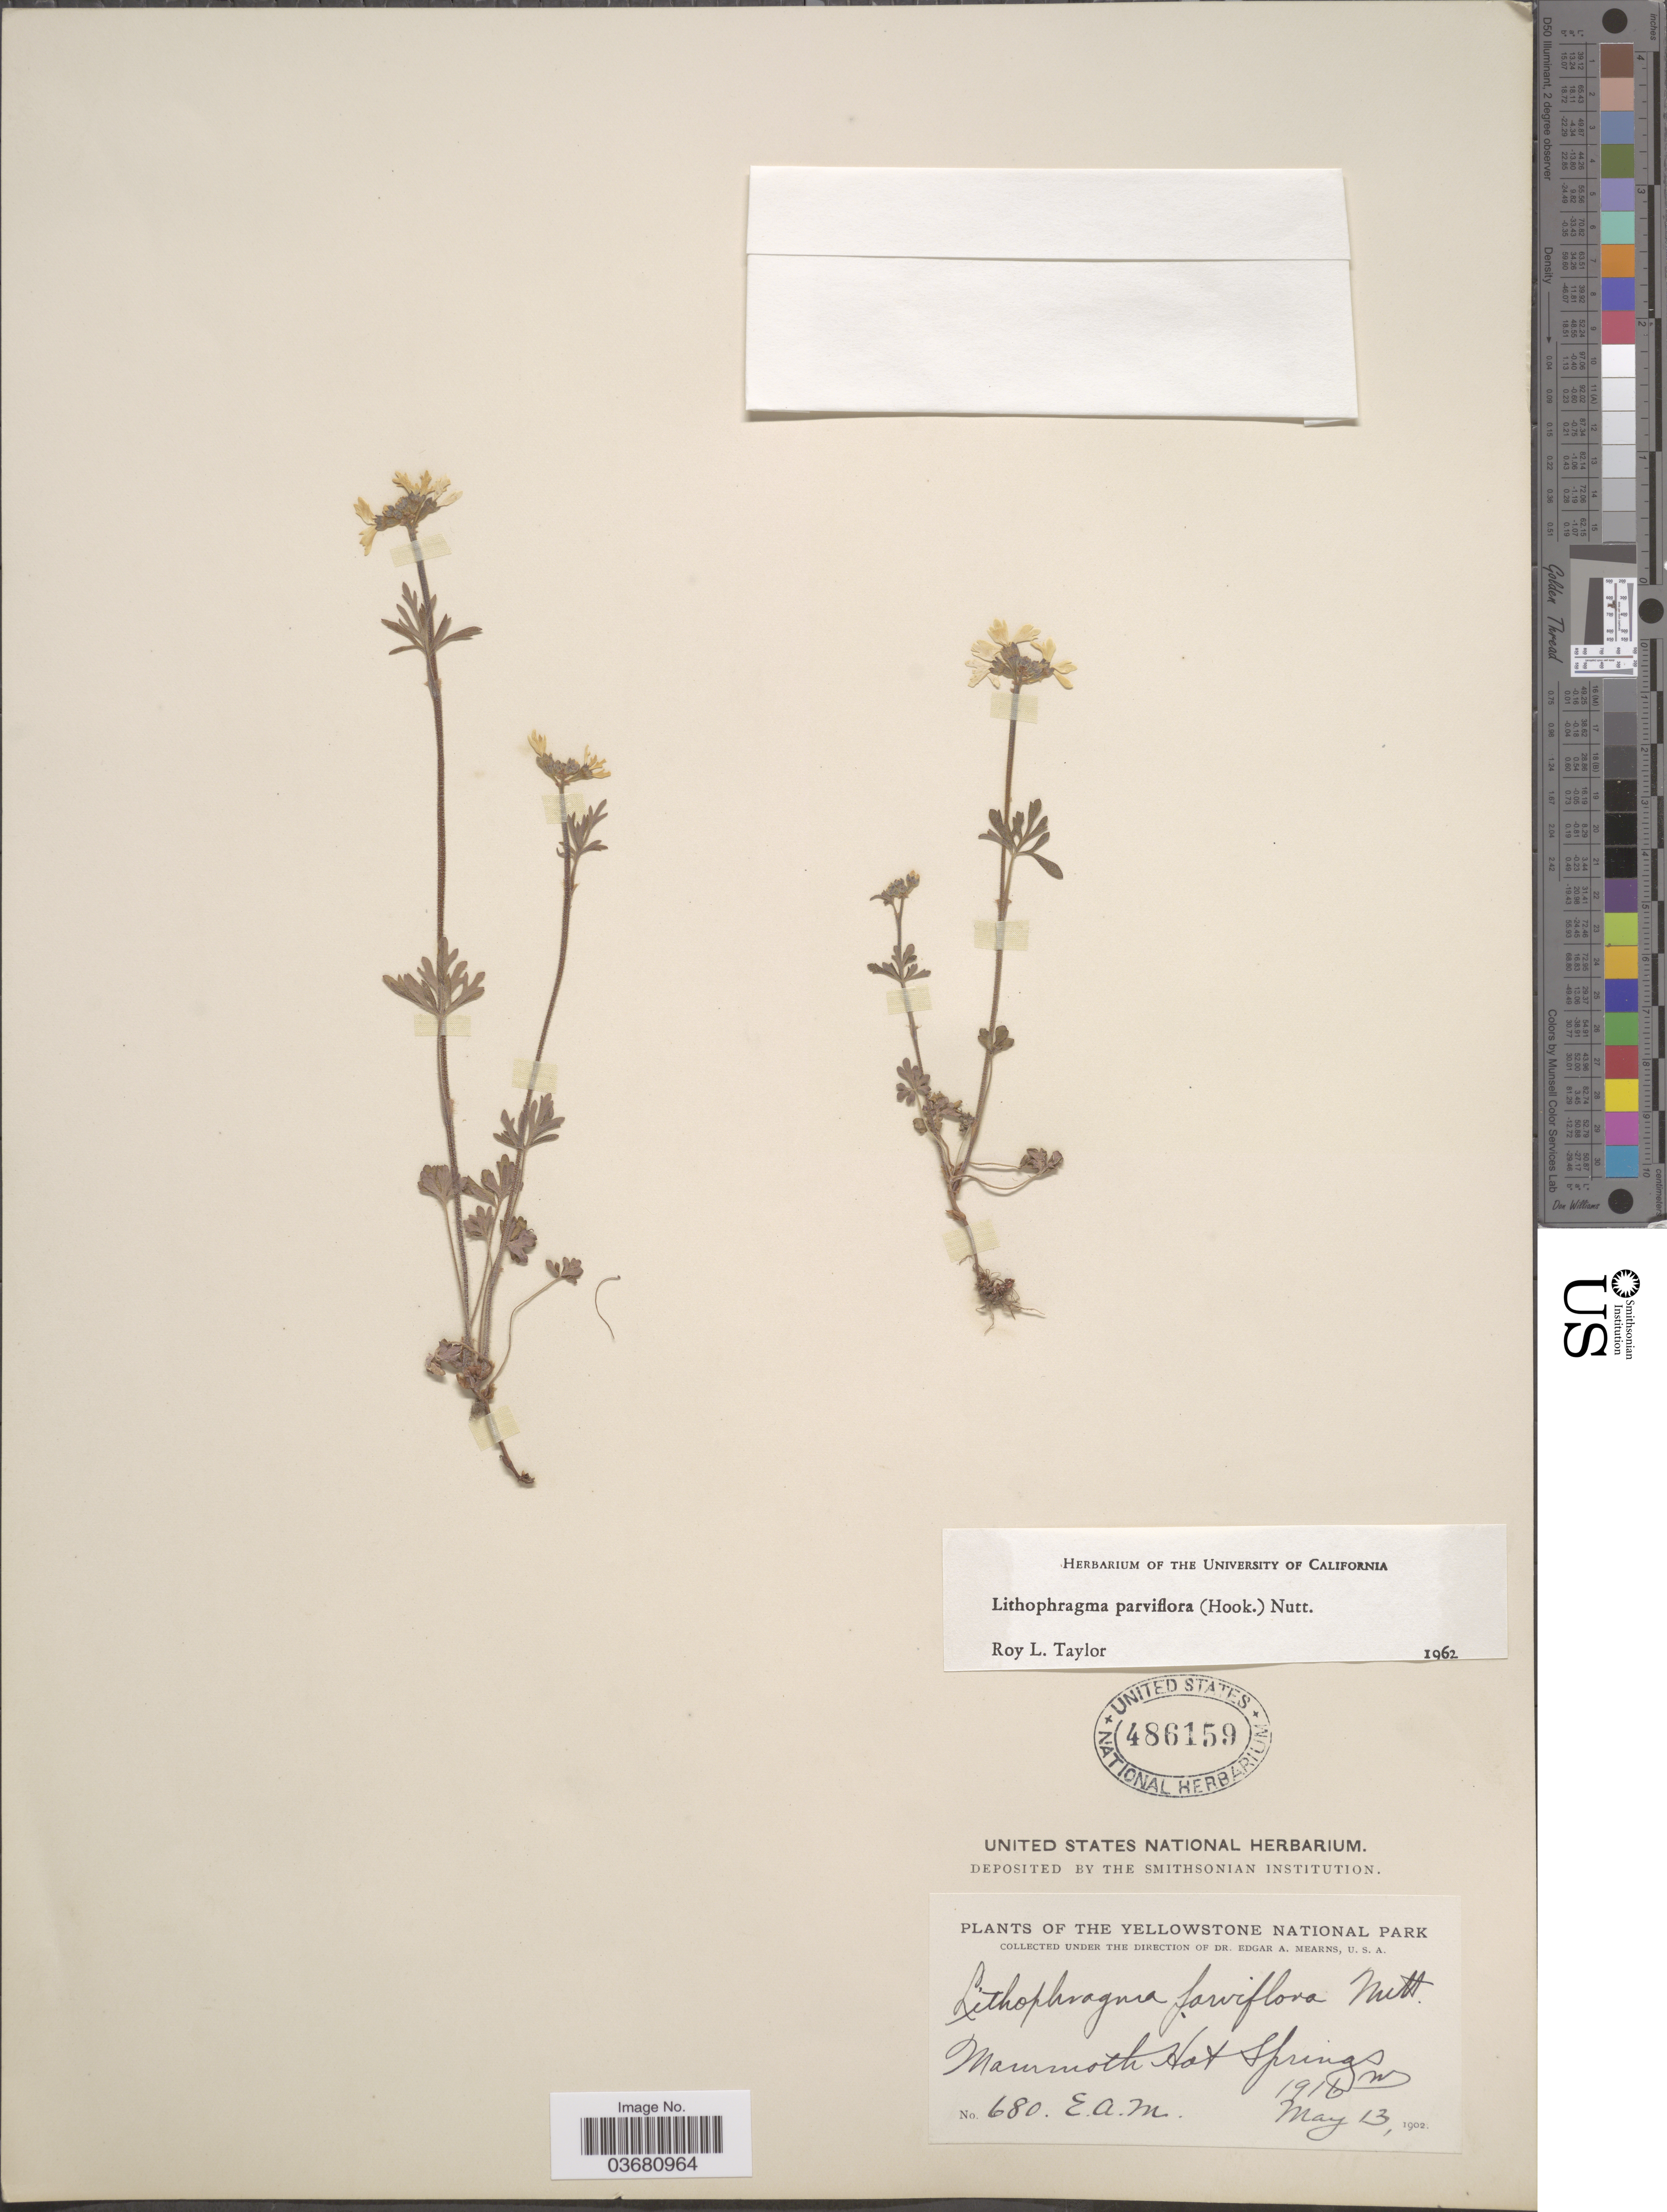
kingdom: Plantae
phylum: Tracheophyta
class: Magnoliopsida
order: Saxifragales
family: Saxifragaceae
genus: Lithophragma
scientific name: Lithophragma parviflorum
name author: (Hook.) Nutt.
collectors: E. A. Mearns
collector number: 680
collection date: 1902-05-13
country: United States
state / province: Wyoming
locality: The Yellowstone National Park. Mammoth Hot Springs.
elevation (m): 1916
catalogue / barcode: US 486159